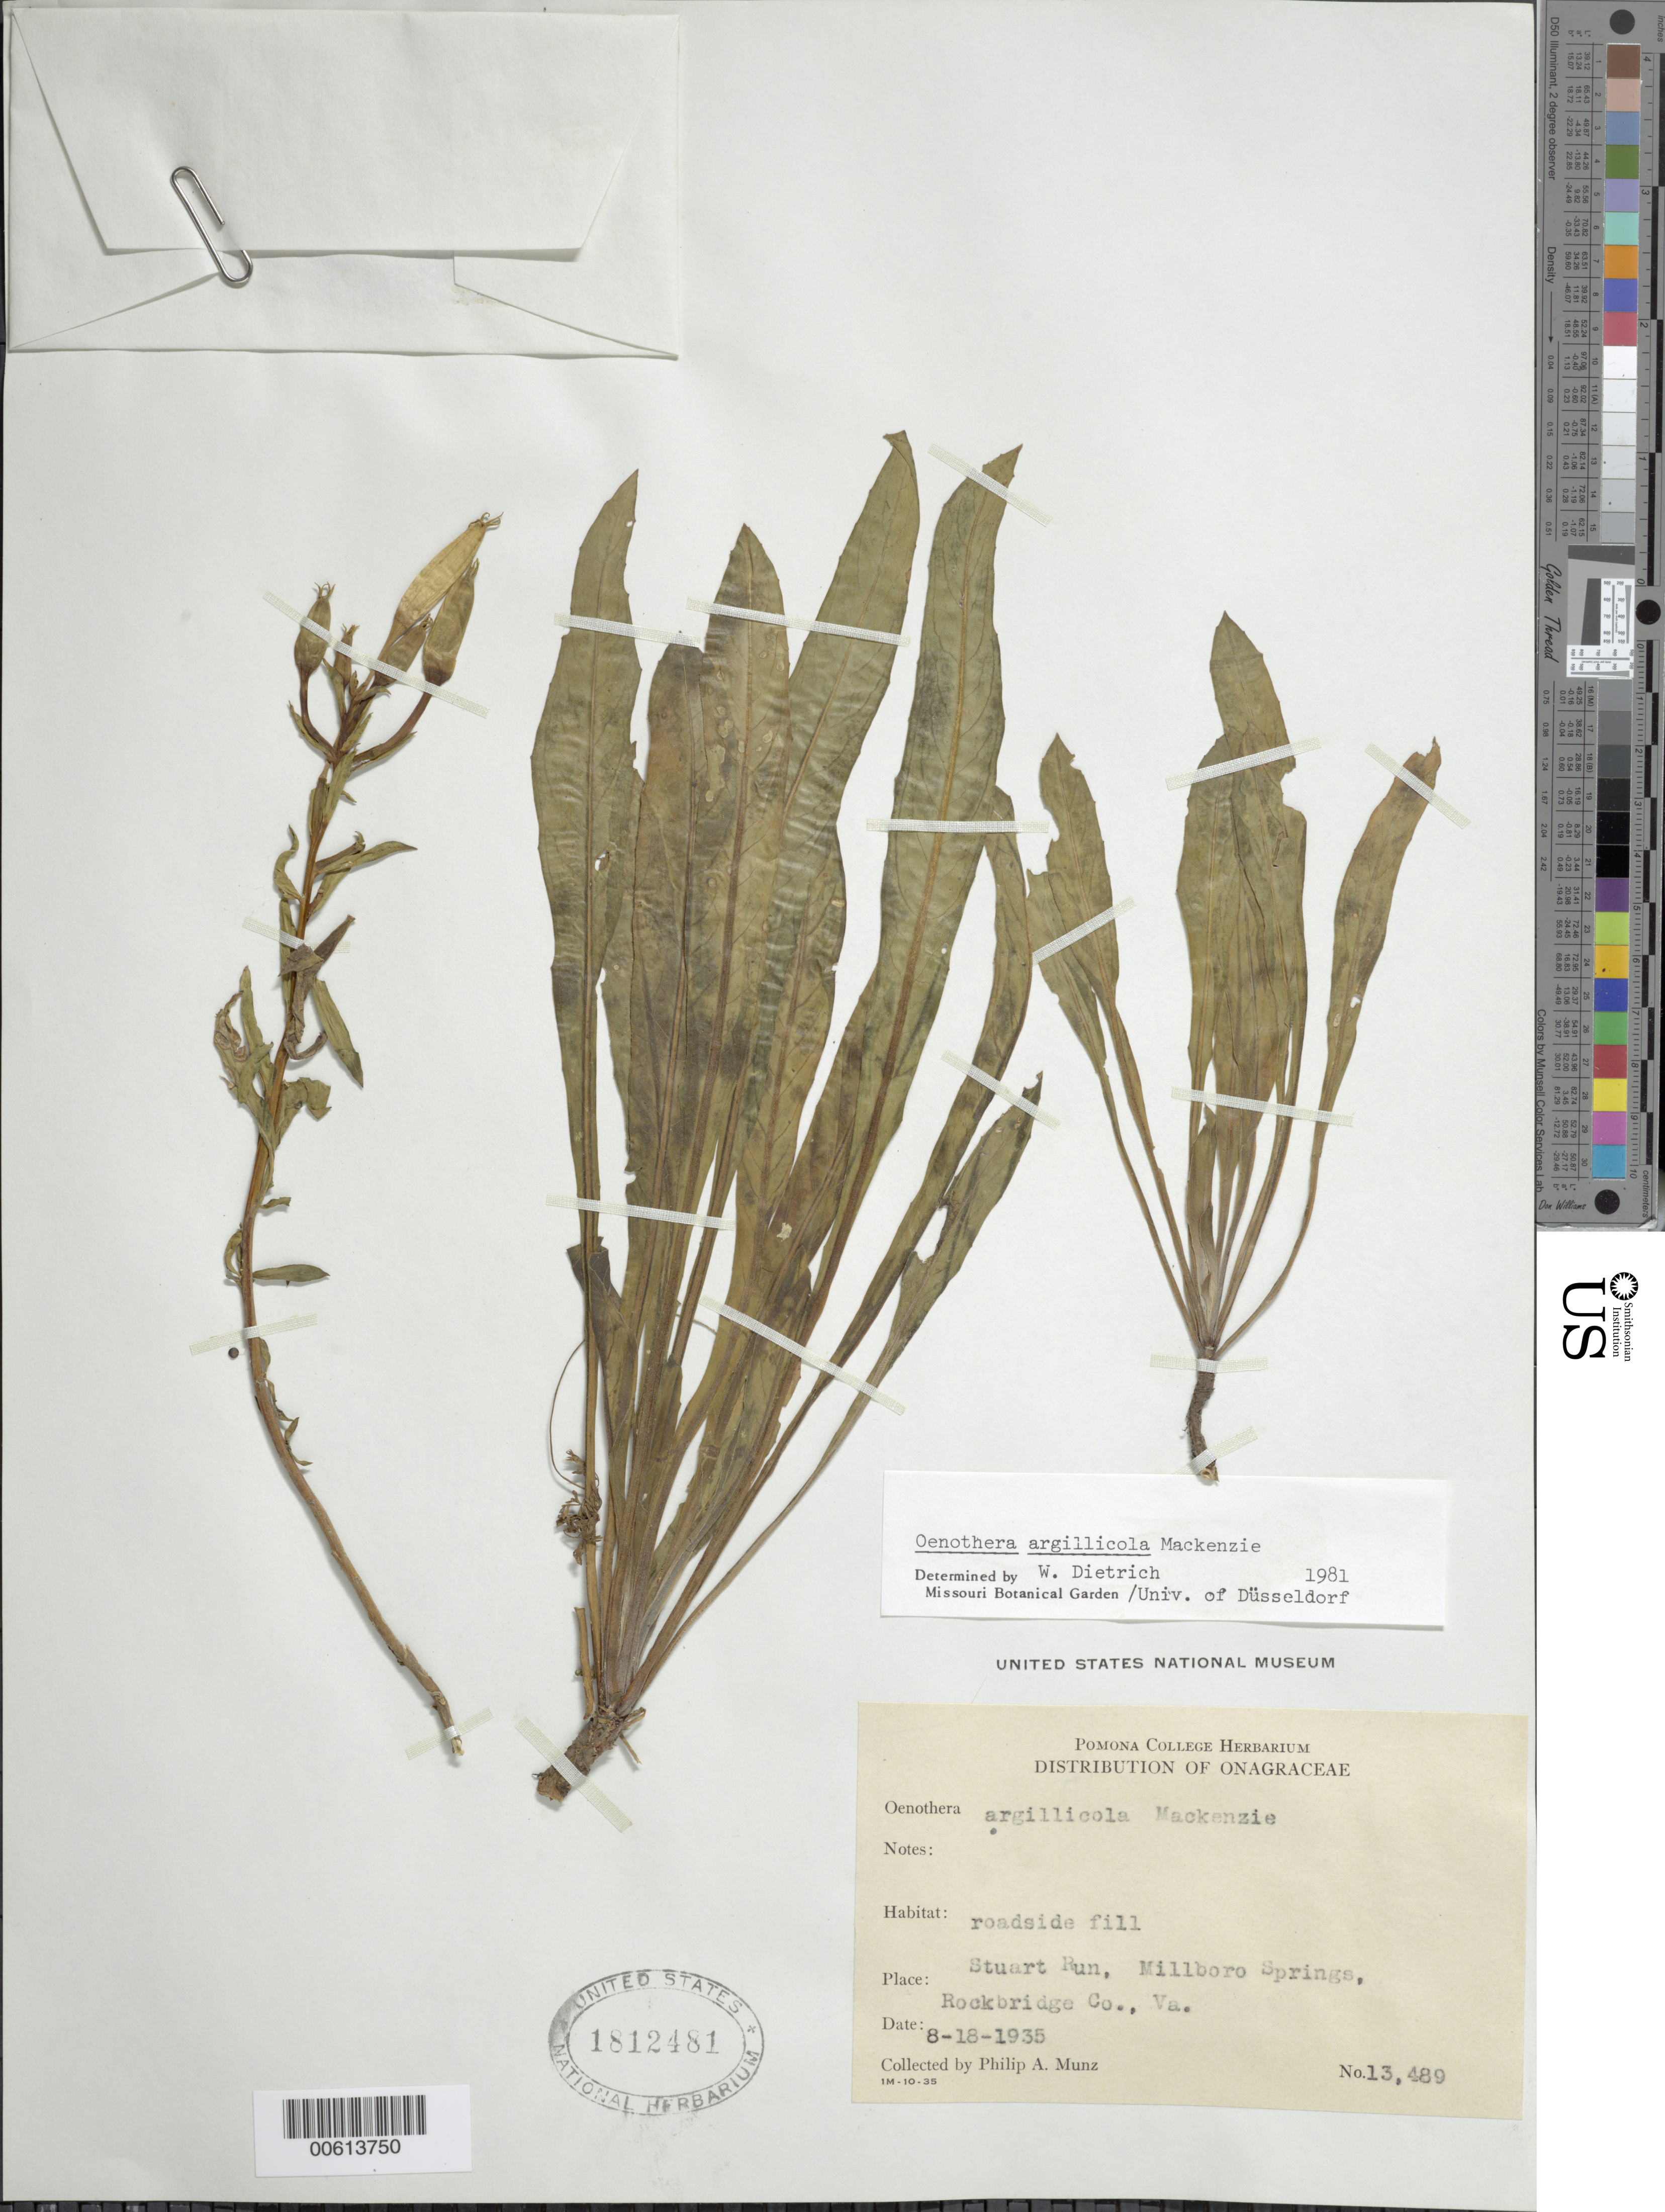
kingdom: Plantae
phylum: Tracheophyta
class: Magnoliopsida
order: Myrtales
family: Onagraceae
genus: Oenothera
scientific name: Oenothera argillicola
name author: Mackenz.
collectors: P. A. Munz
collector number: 13489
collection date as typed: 18 Aug 1935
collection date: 1935-08-18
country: United States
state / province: Virginia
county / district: Rockbridge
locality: Stuart Run, Millboro Springs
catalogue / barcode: US 1812481